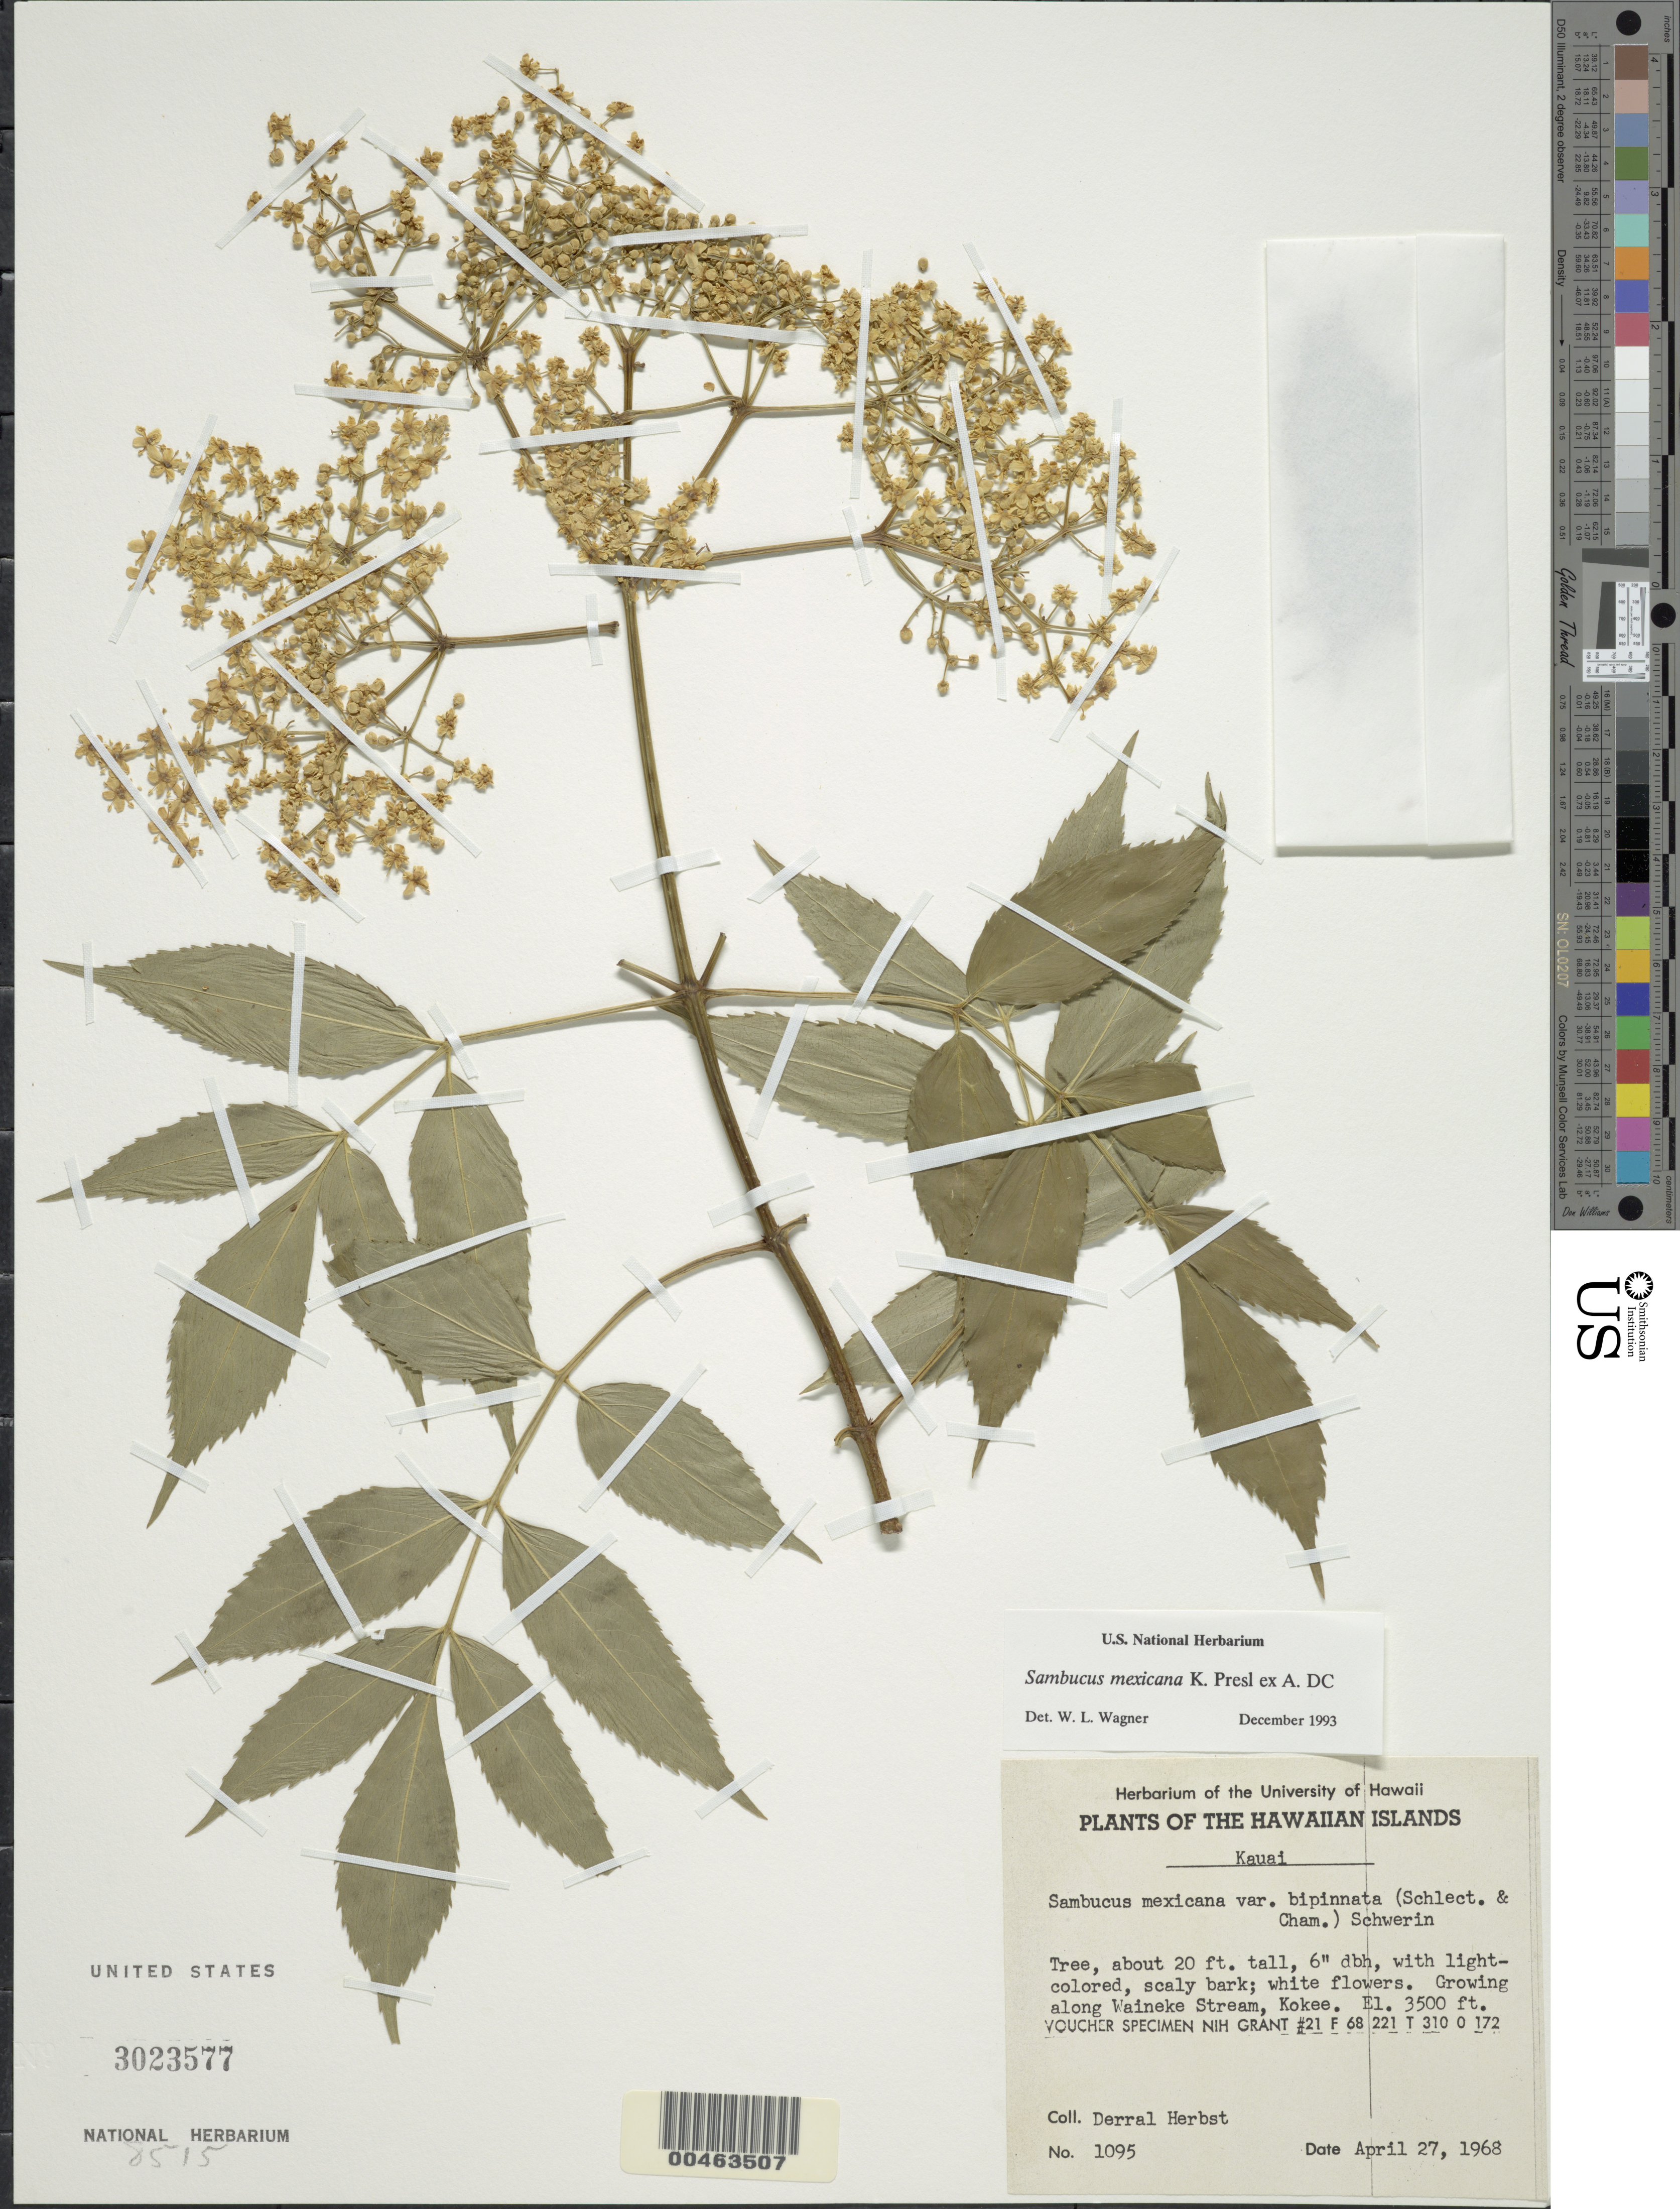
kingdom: Plantae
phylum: Tracheophyta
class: Magnoliopsida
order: Dipsacales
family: Viburnaceae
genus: Sambucus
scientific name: Sambucus canadensis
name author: L.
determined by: Whittemore, A. T.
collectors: D. R. Herbst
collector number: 1095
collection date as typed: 27 Apr 1968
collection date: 1968-04-27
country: United States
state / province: Hawaii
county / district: Kauai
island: Kaua'i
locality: Growing along Waineke Stream, Kokee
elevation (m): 1067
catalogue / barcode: US 3023577